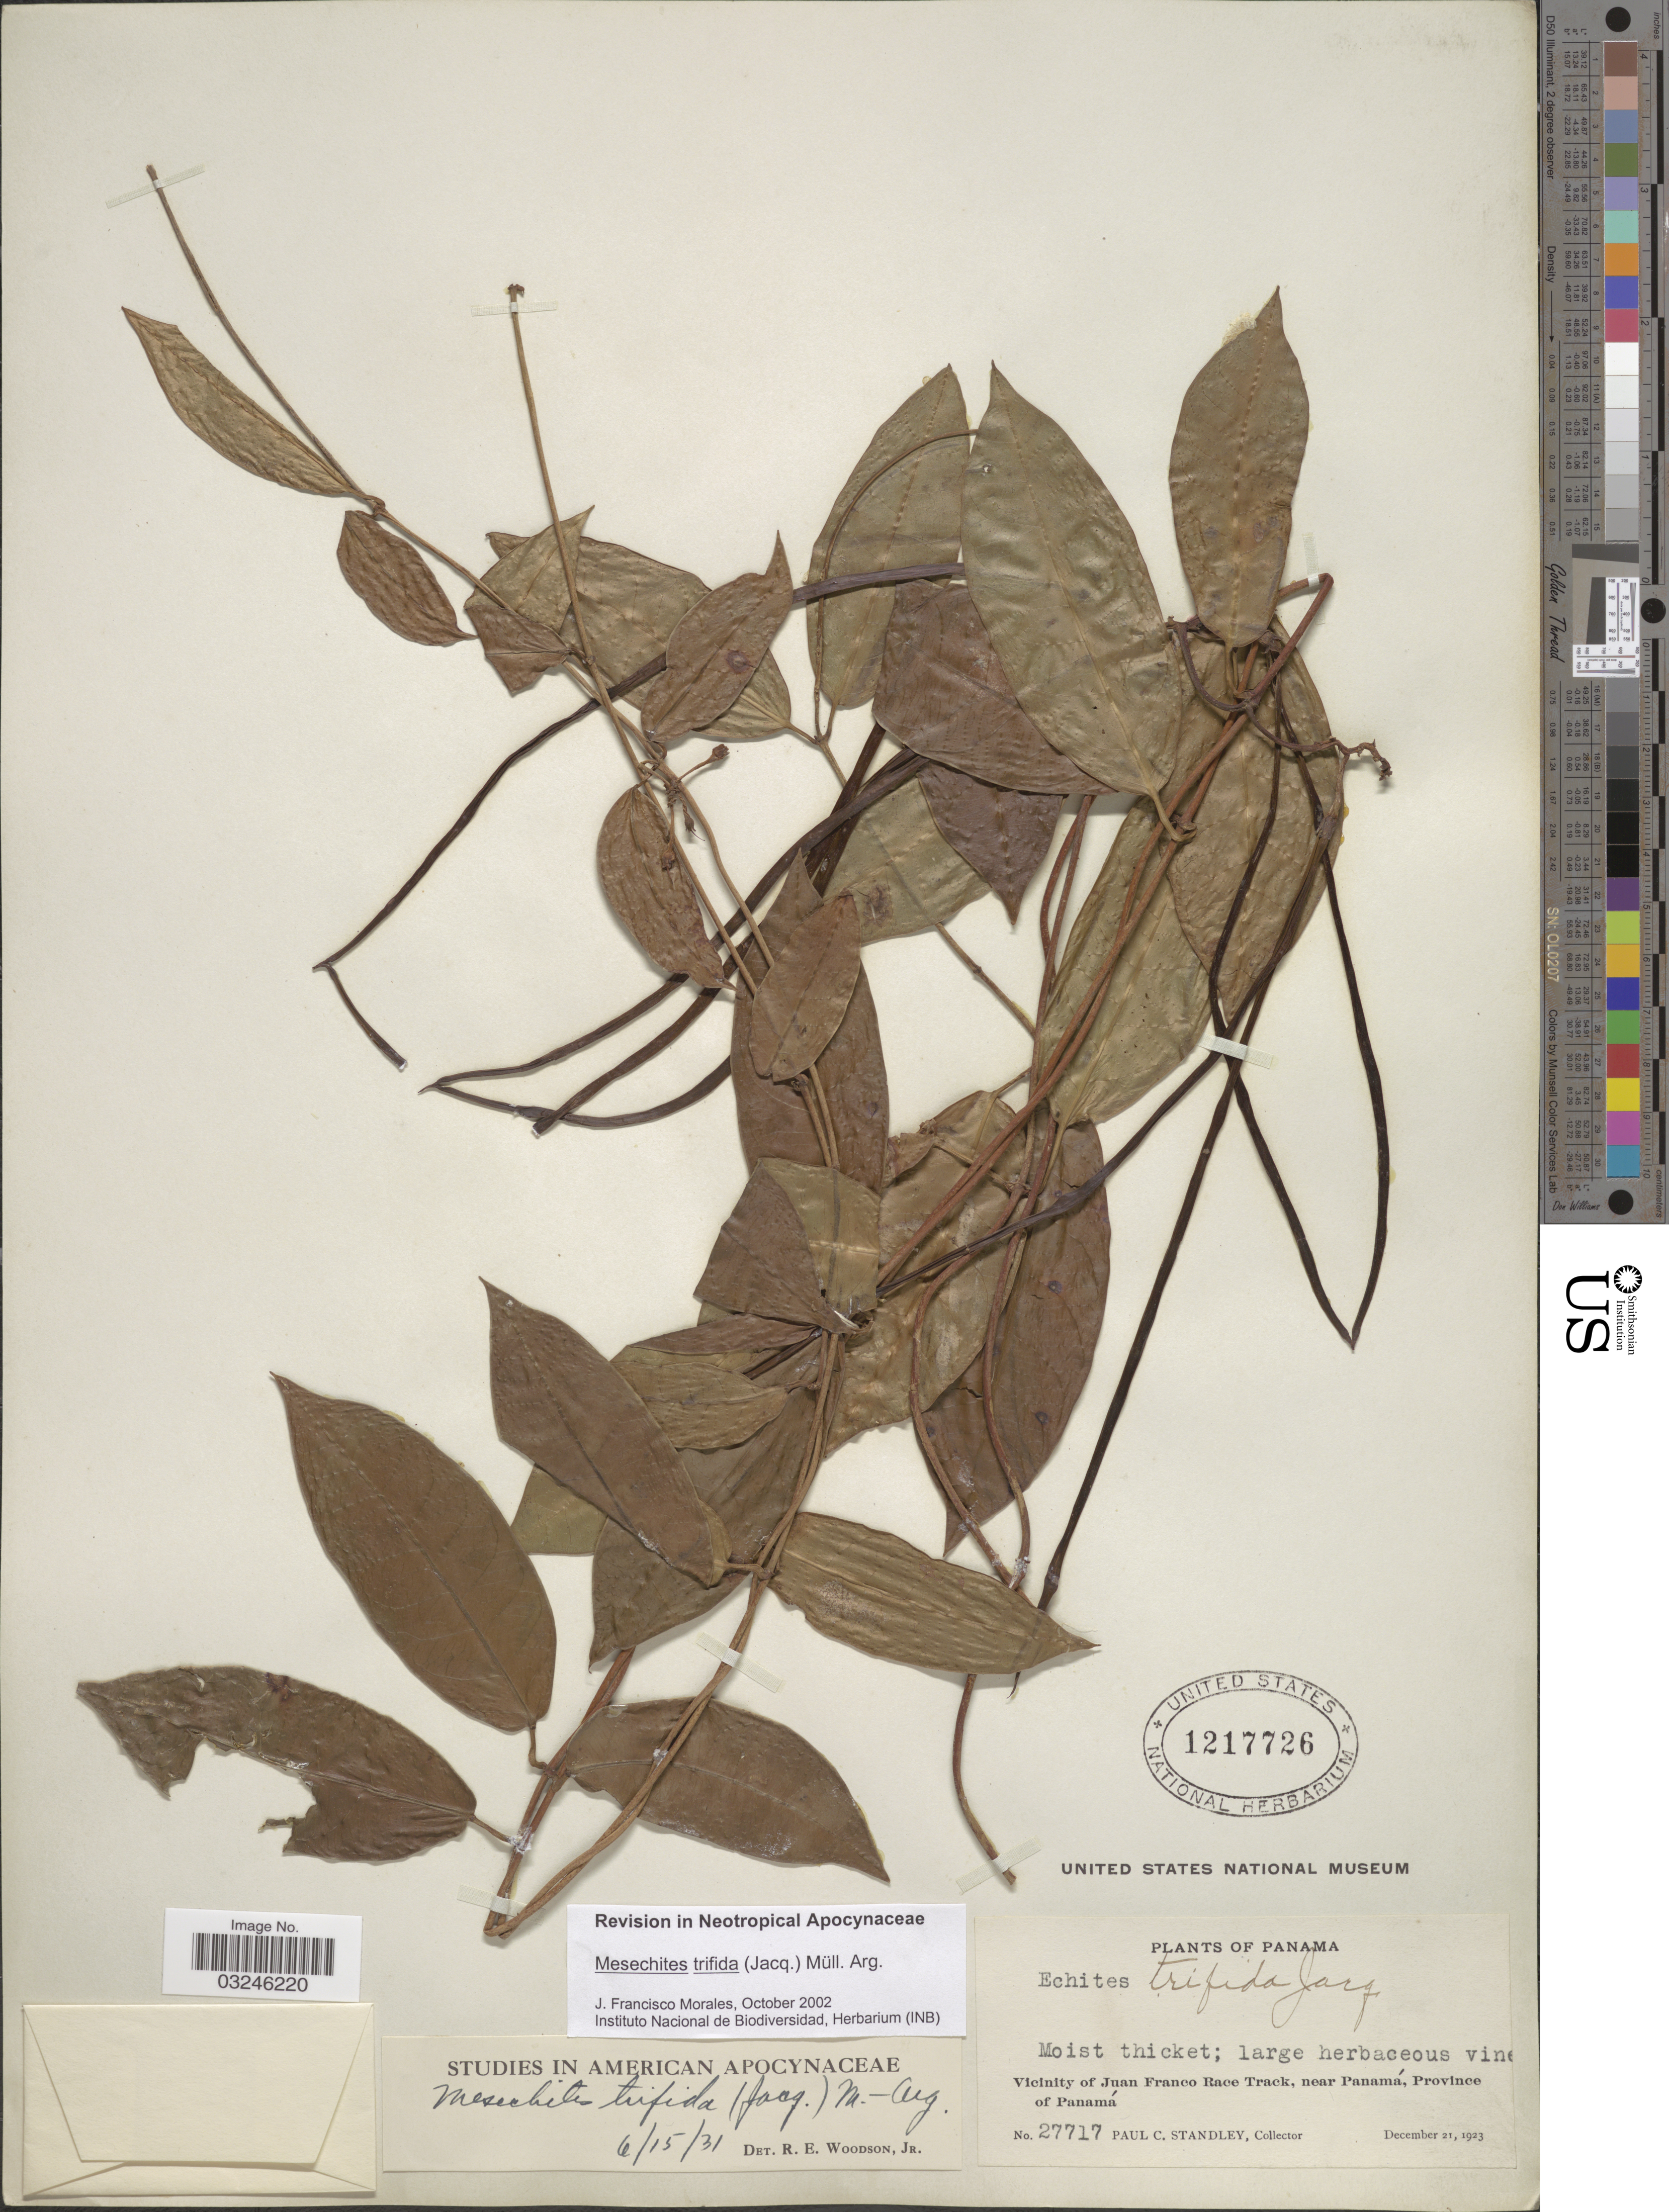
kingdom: Plantae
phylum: Tracheophyta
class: Magnoliopsida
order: Gentianales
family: Apocynaceae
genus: Mesechites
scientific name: Mesechites trifidus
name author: (Jacq.) Müll. Arg.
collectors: P. C. Standley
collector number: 27717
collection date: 1923-12-21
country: Panama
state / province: Panamá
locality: Vicinity of Juan Franco Race Track, near Panamá.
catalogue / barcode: US 1217726